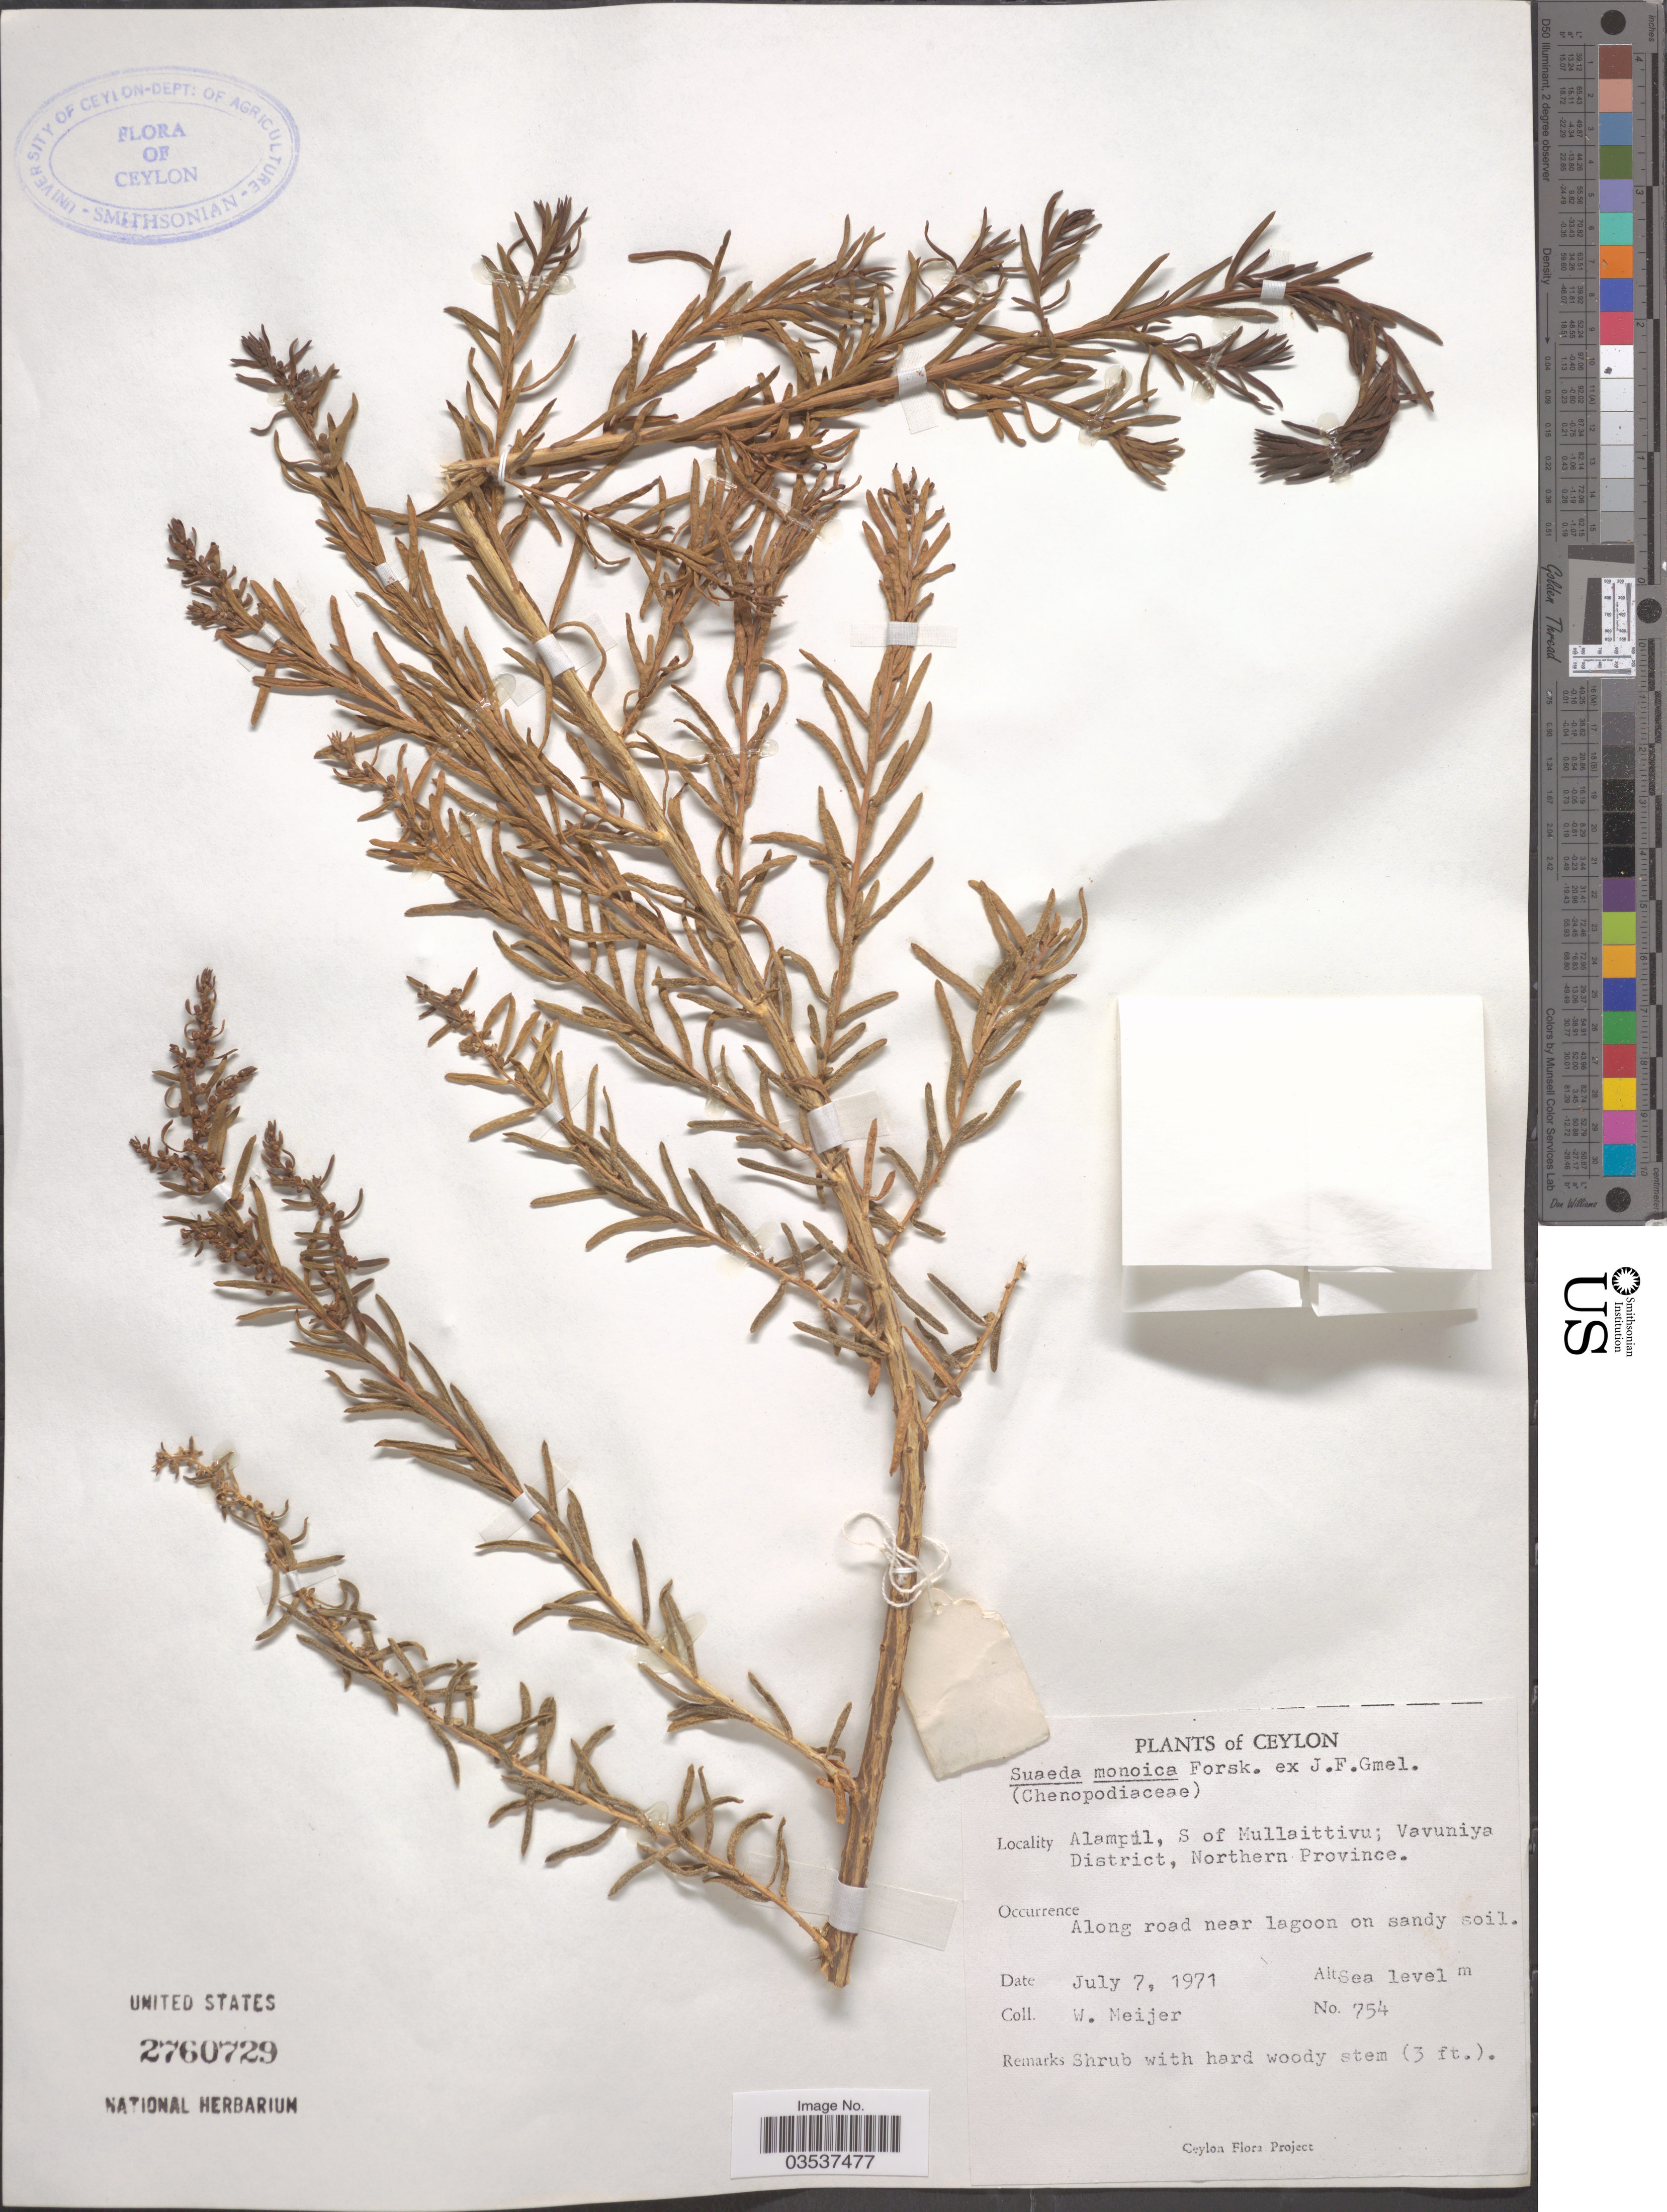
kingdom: Plantae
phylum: Tracheophyta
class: Magnoliopsida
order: Caryophyllales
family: Amaranthaceae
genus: Suaeda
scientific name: Suaeda monoica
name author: Forssk. ex J.F. Gmel.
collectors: W. Meijer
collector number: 754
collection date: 1971-07-07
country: Sri Lanka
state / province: Northern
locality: Ceylon. Alampil, S of Mullaittivu; Vavuniya District. Along road near lagoon on sandy soil.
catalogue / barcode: US 2760729